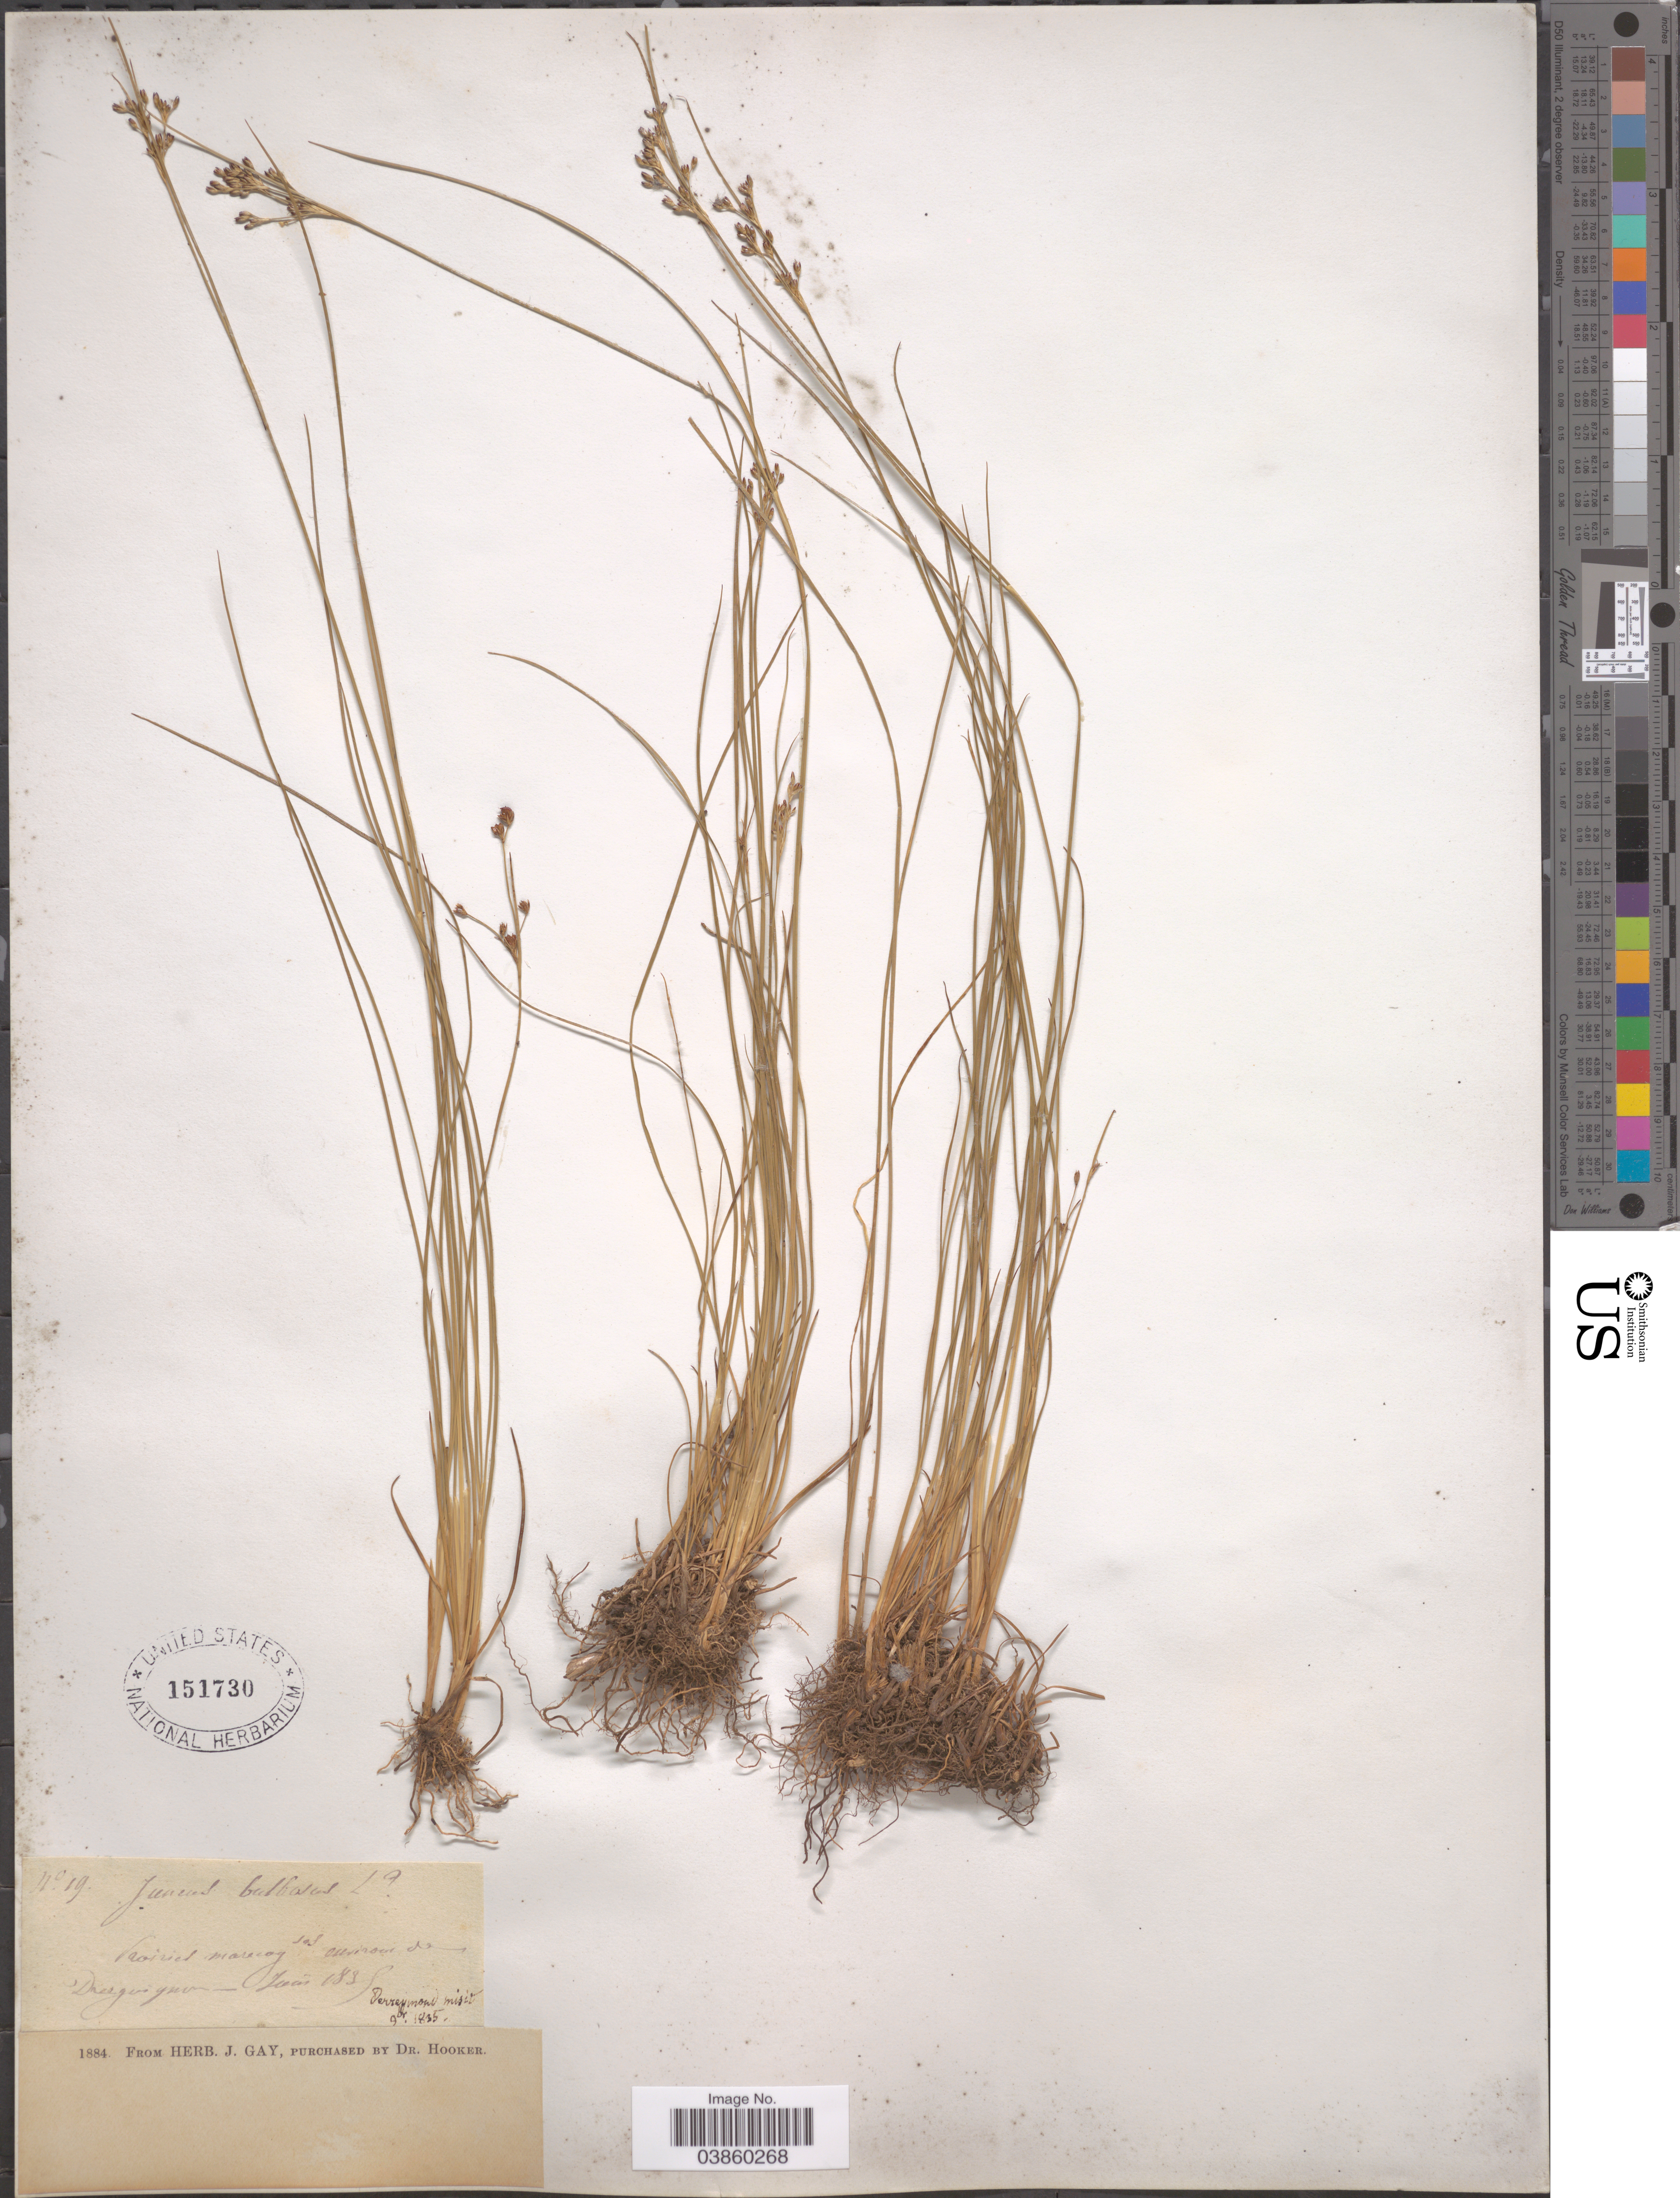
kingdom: Plantae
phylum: Tracheophyta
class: Liliopsida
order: Poales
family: Juncaceae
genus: Juncus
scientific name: Juncus bulbosus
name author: L.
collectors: ex herb. J. Gay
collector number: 19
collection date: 1835-06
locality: Prairies maracay [interpreted] environs de Dregugun [interpreted].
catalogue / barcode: US 151730